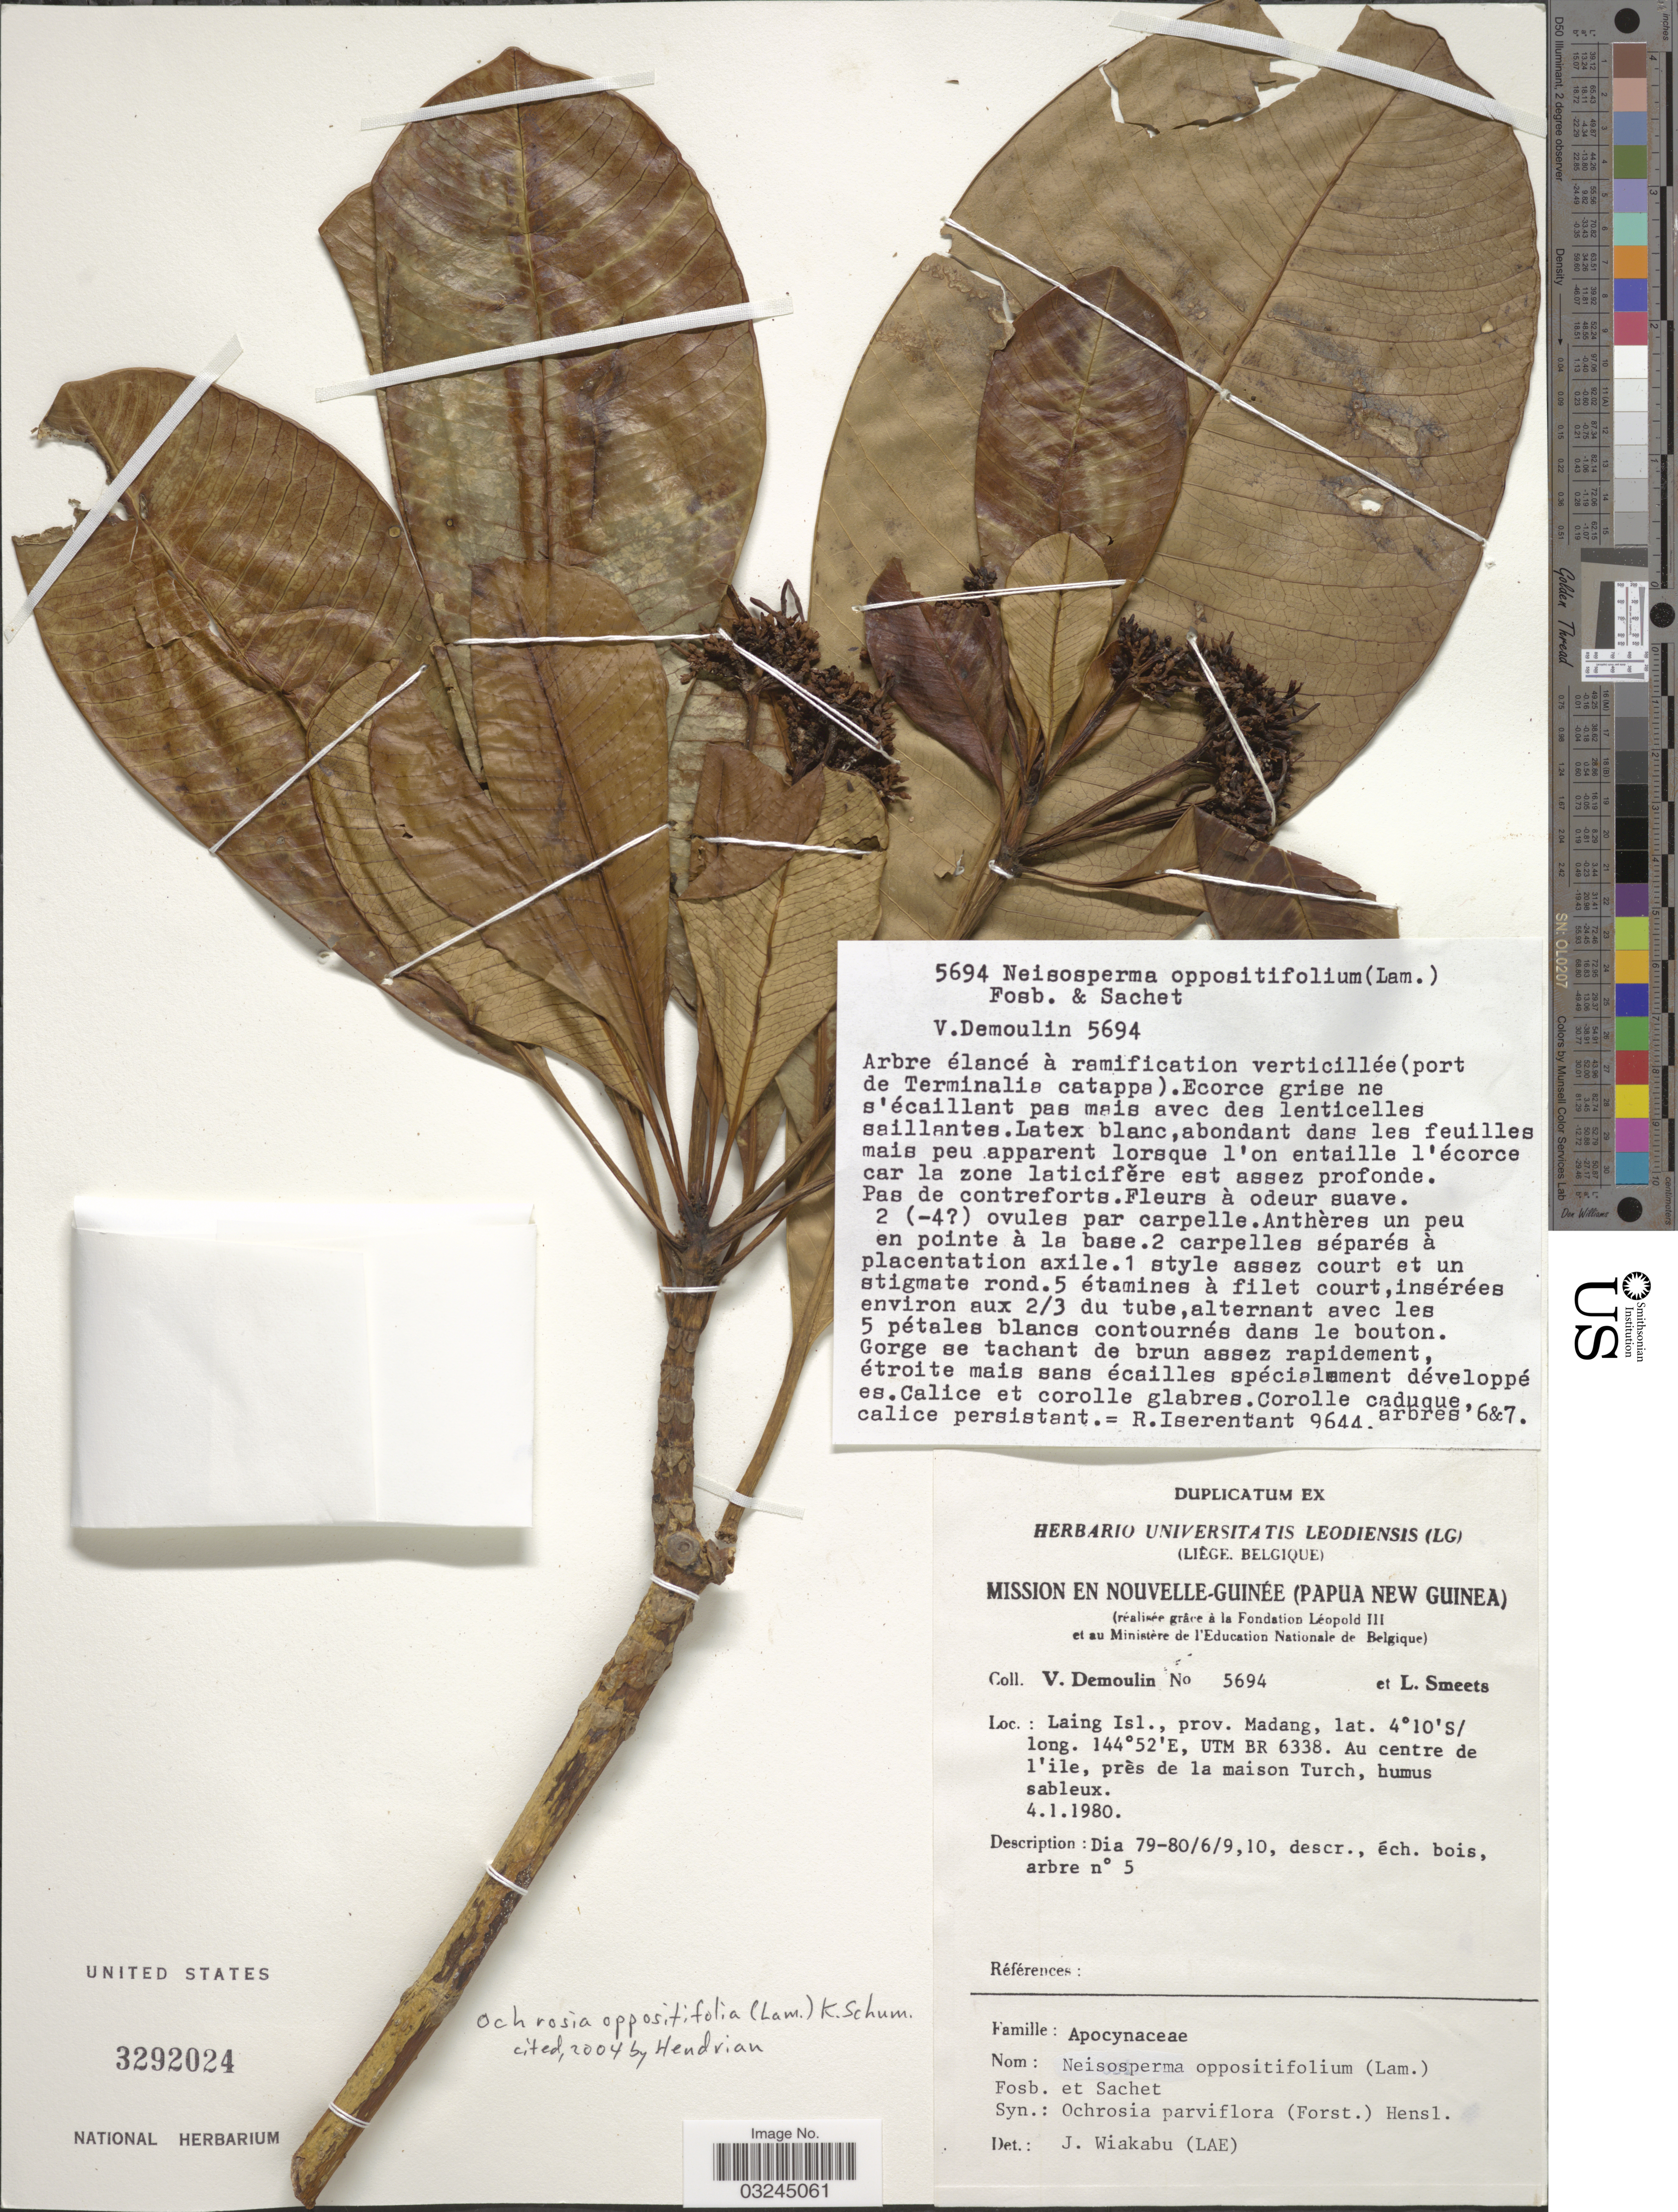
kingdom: Plantae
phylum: Tracheophyta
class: Magnoliopsida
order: Gentianales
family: Apocynaceae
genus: Ochrosia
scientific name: Ochrosia oppositifolia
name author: (Lam.) K. Schum.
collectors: V. Demoulin & L. Smeets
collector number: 5694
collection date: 1980-01-04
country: Papua New Guinea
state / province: Madang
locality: Nouvelle-Guinée. Laing Isl. UTM BR 6338. Au centre de l'ile, près de la maison Turch.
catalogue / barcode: US 3292024